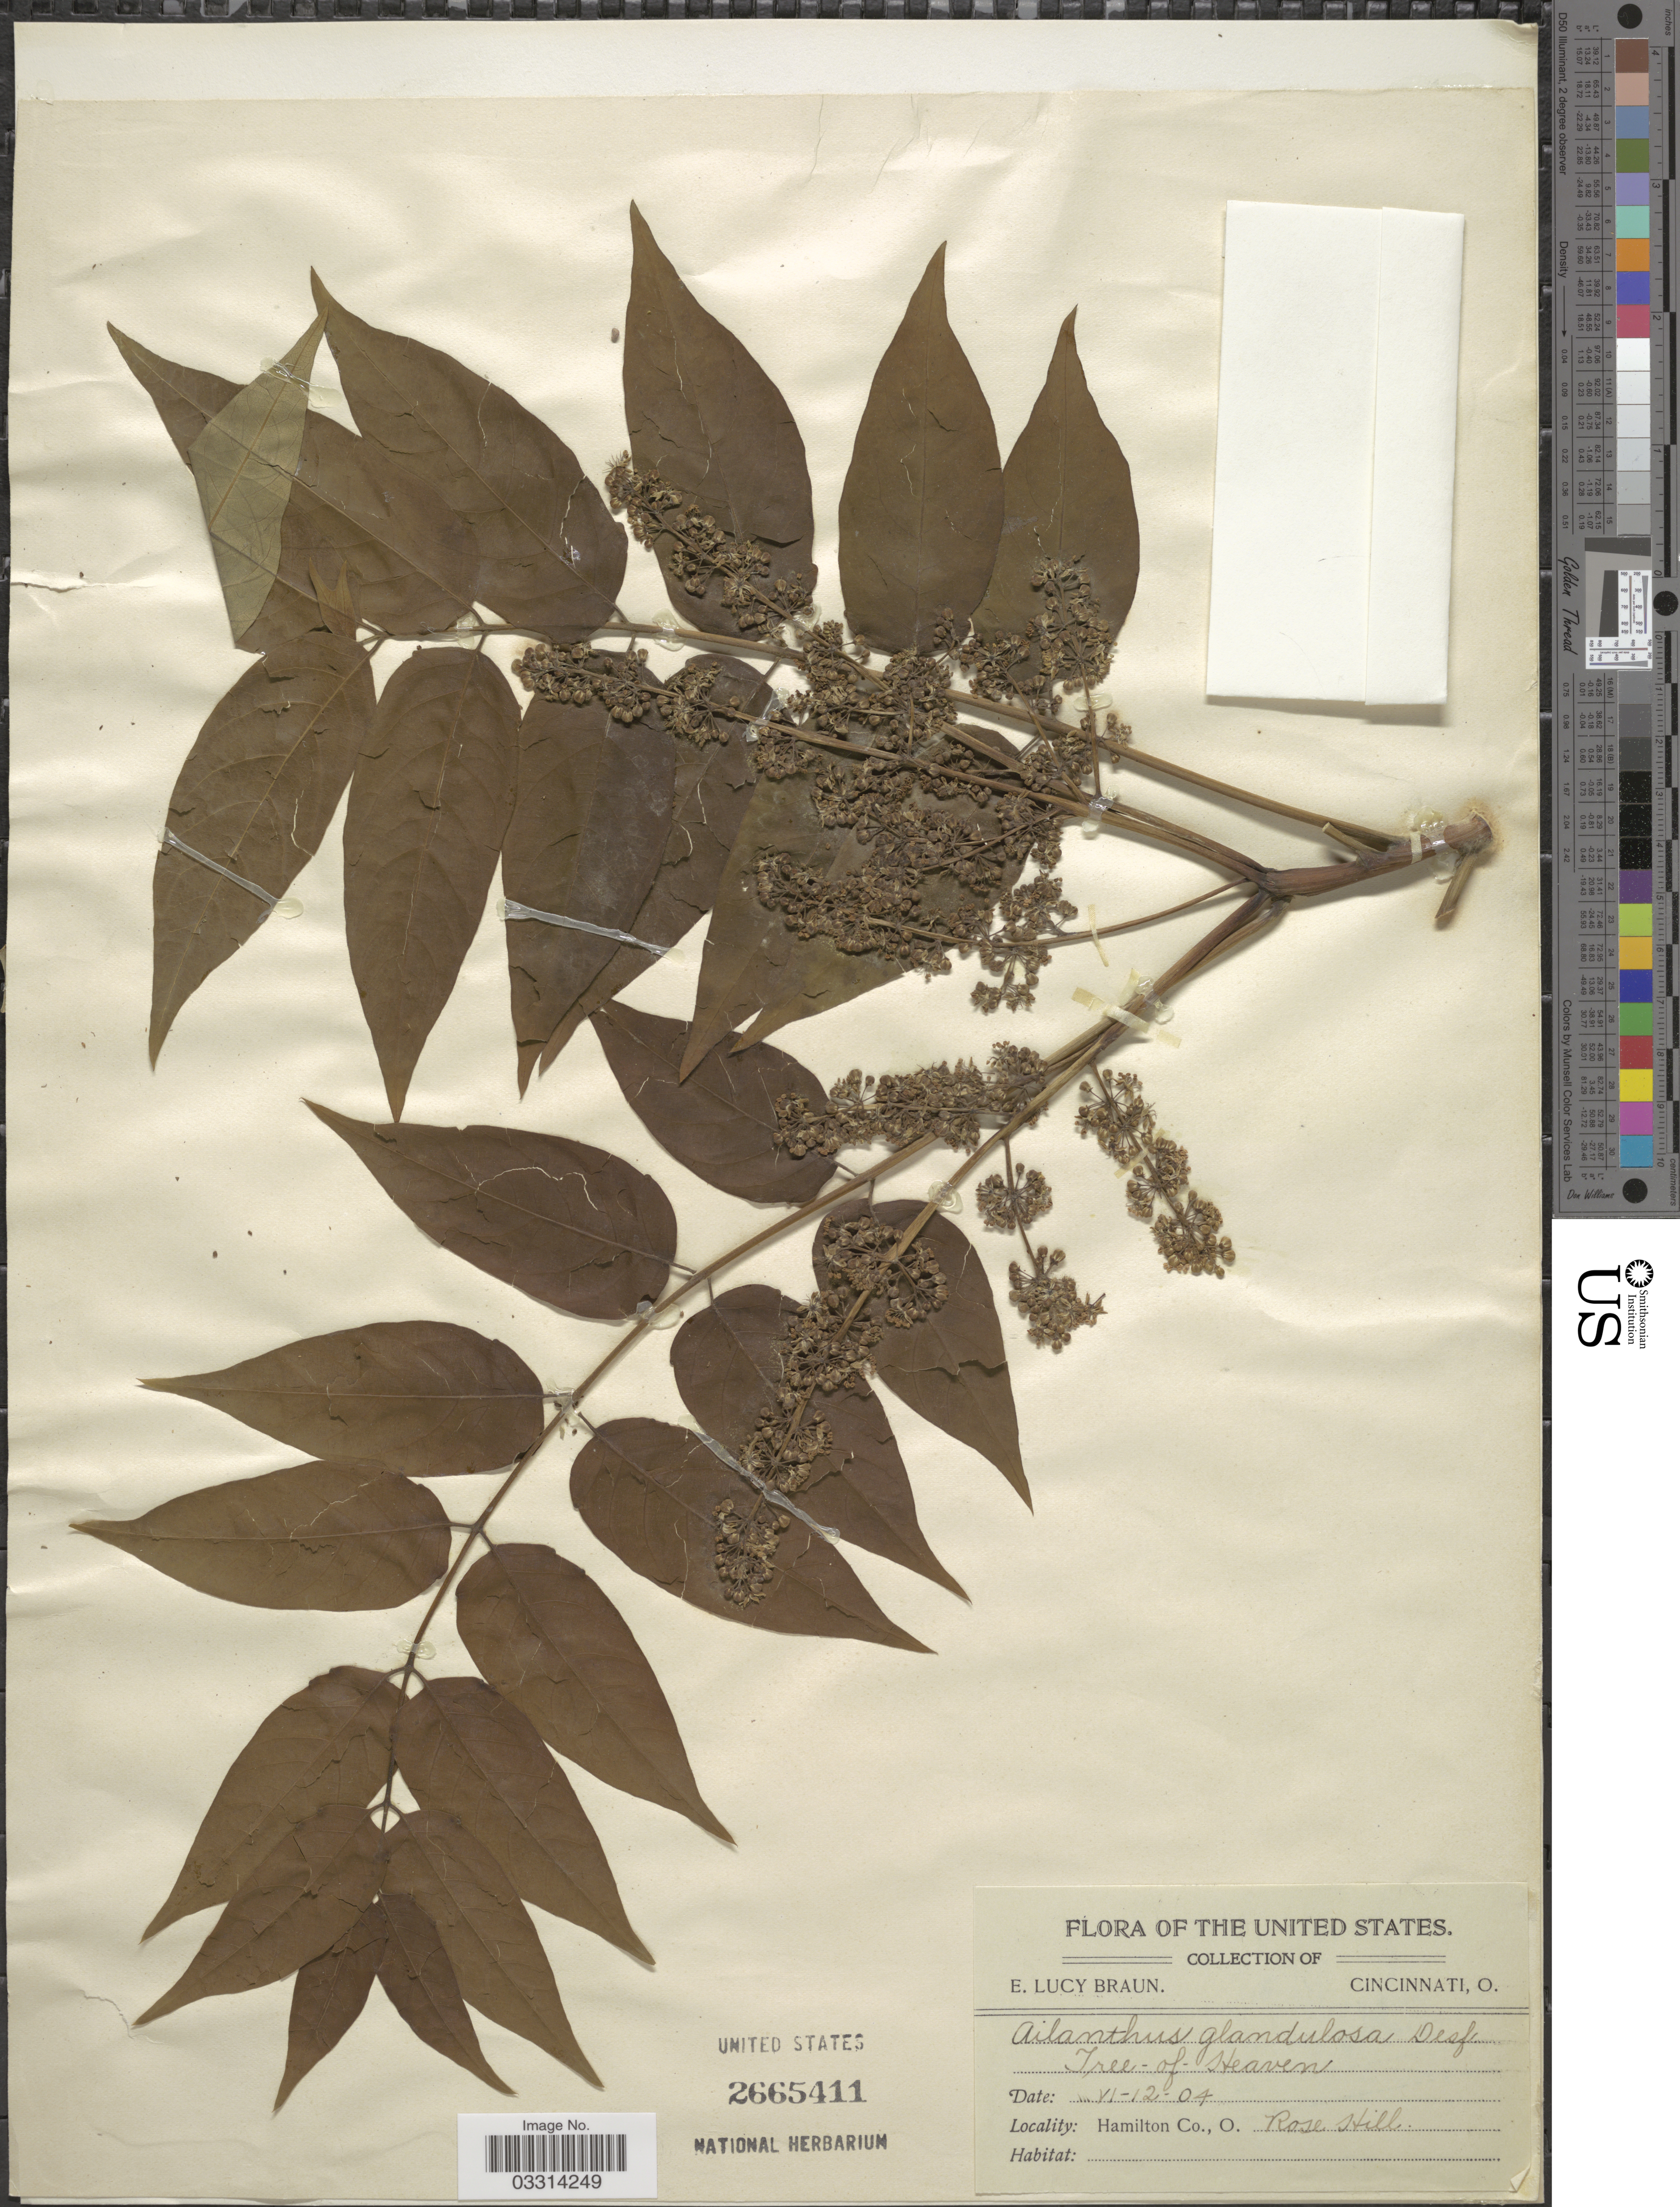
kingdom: Plantae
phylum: Tracheophyta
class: Magnoliopsida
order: Sapindales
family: Simaroubaceae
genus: Ailanthus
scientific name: Ailanthus glandulosa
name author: Desf.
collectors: E. L. Braun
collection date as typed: Transcribed d/m/y: 12/6/4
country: United States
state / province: Ohio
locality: Hamilton Co. Rose Hill.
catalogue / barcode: US 2665411